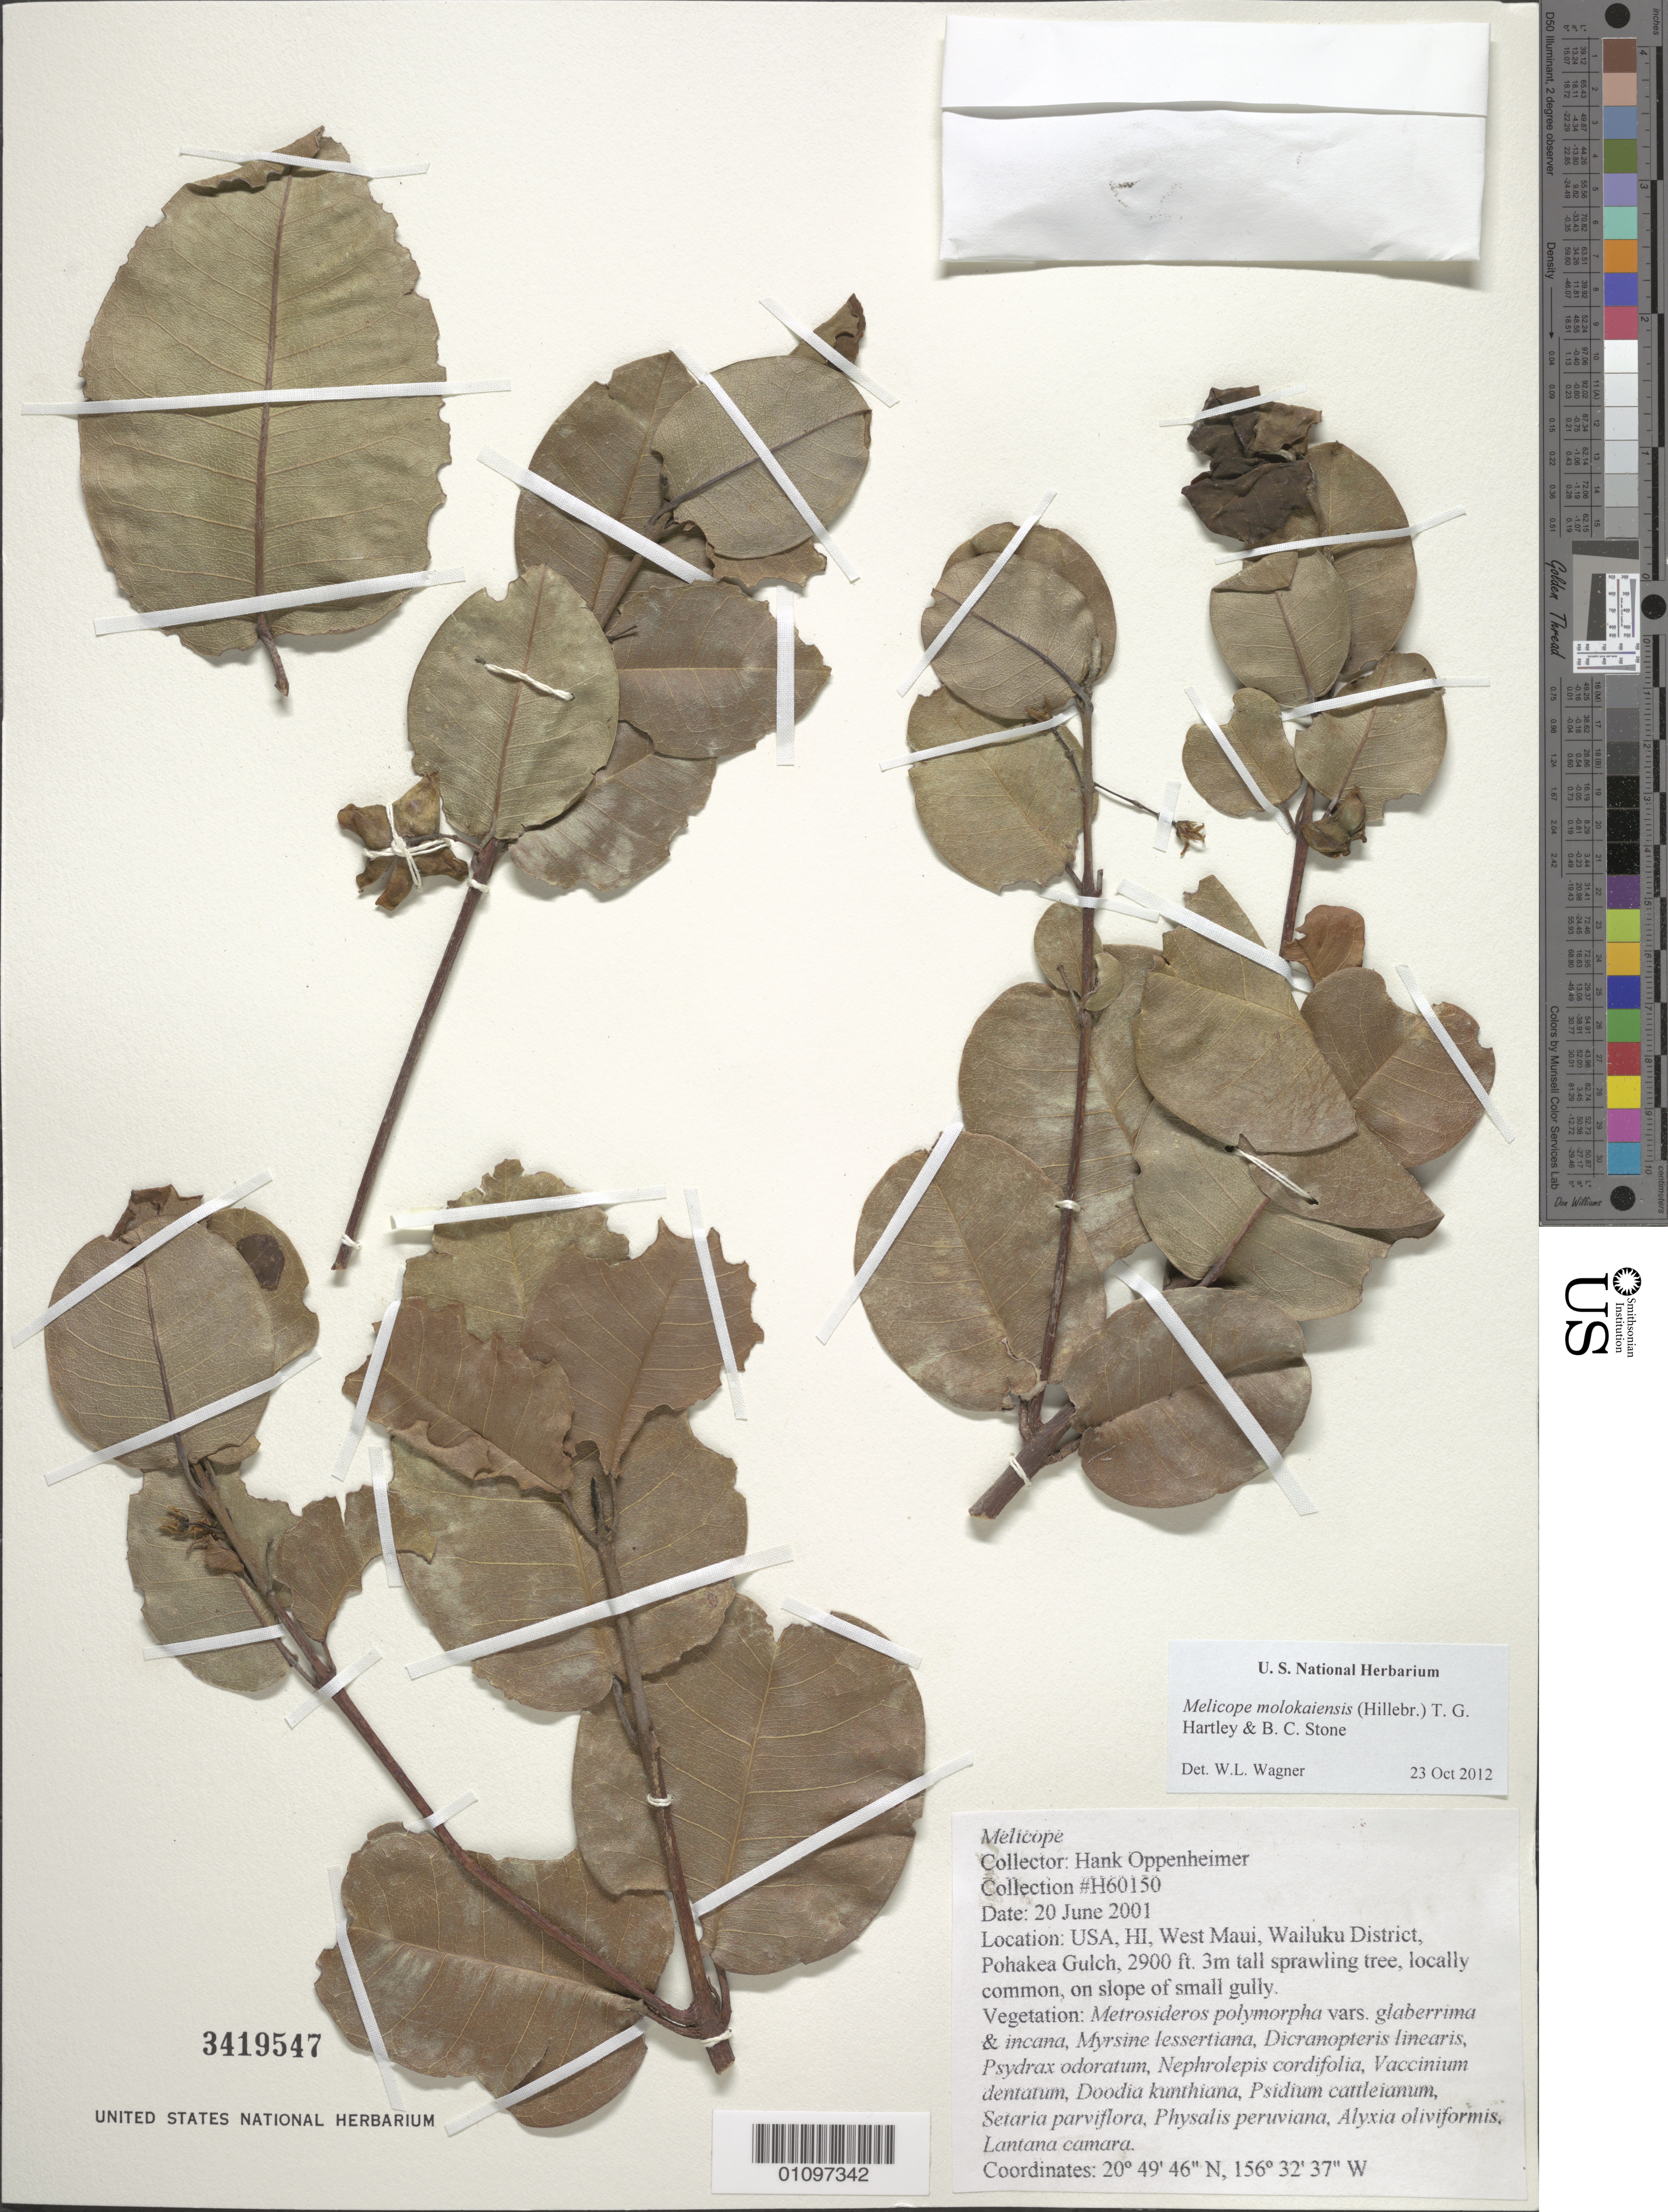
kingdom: Plantae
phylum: Tracheophyta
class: Magnoliopsida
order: Sapindales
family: Rutaceae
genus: Melicope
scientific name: Melicope molokaiensis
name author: (Hillebr.) T.G. Hartley & B.C. Stone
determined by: Wagner, W. L., (BOT), Smithsonian Institution - National Museum of Natural History (UNITED STATES)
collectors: H. L. Oppenheimer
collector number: H60150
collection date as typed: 20 Jun 2001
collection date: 2001-06-20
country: United States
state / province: Hawaii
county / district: Maui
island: Maui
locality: West Maui, Wailuku District, Pohakea Gulch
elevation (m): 884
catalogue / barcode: US 3419547